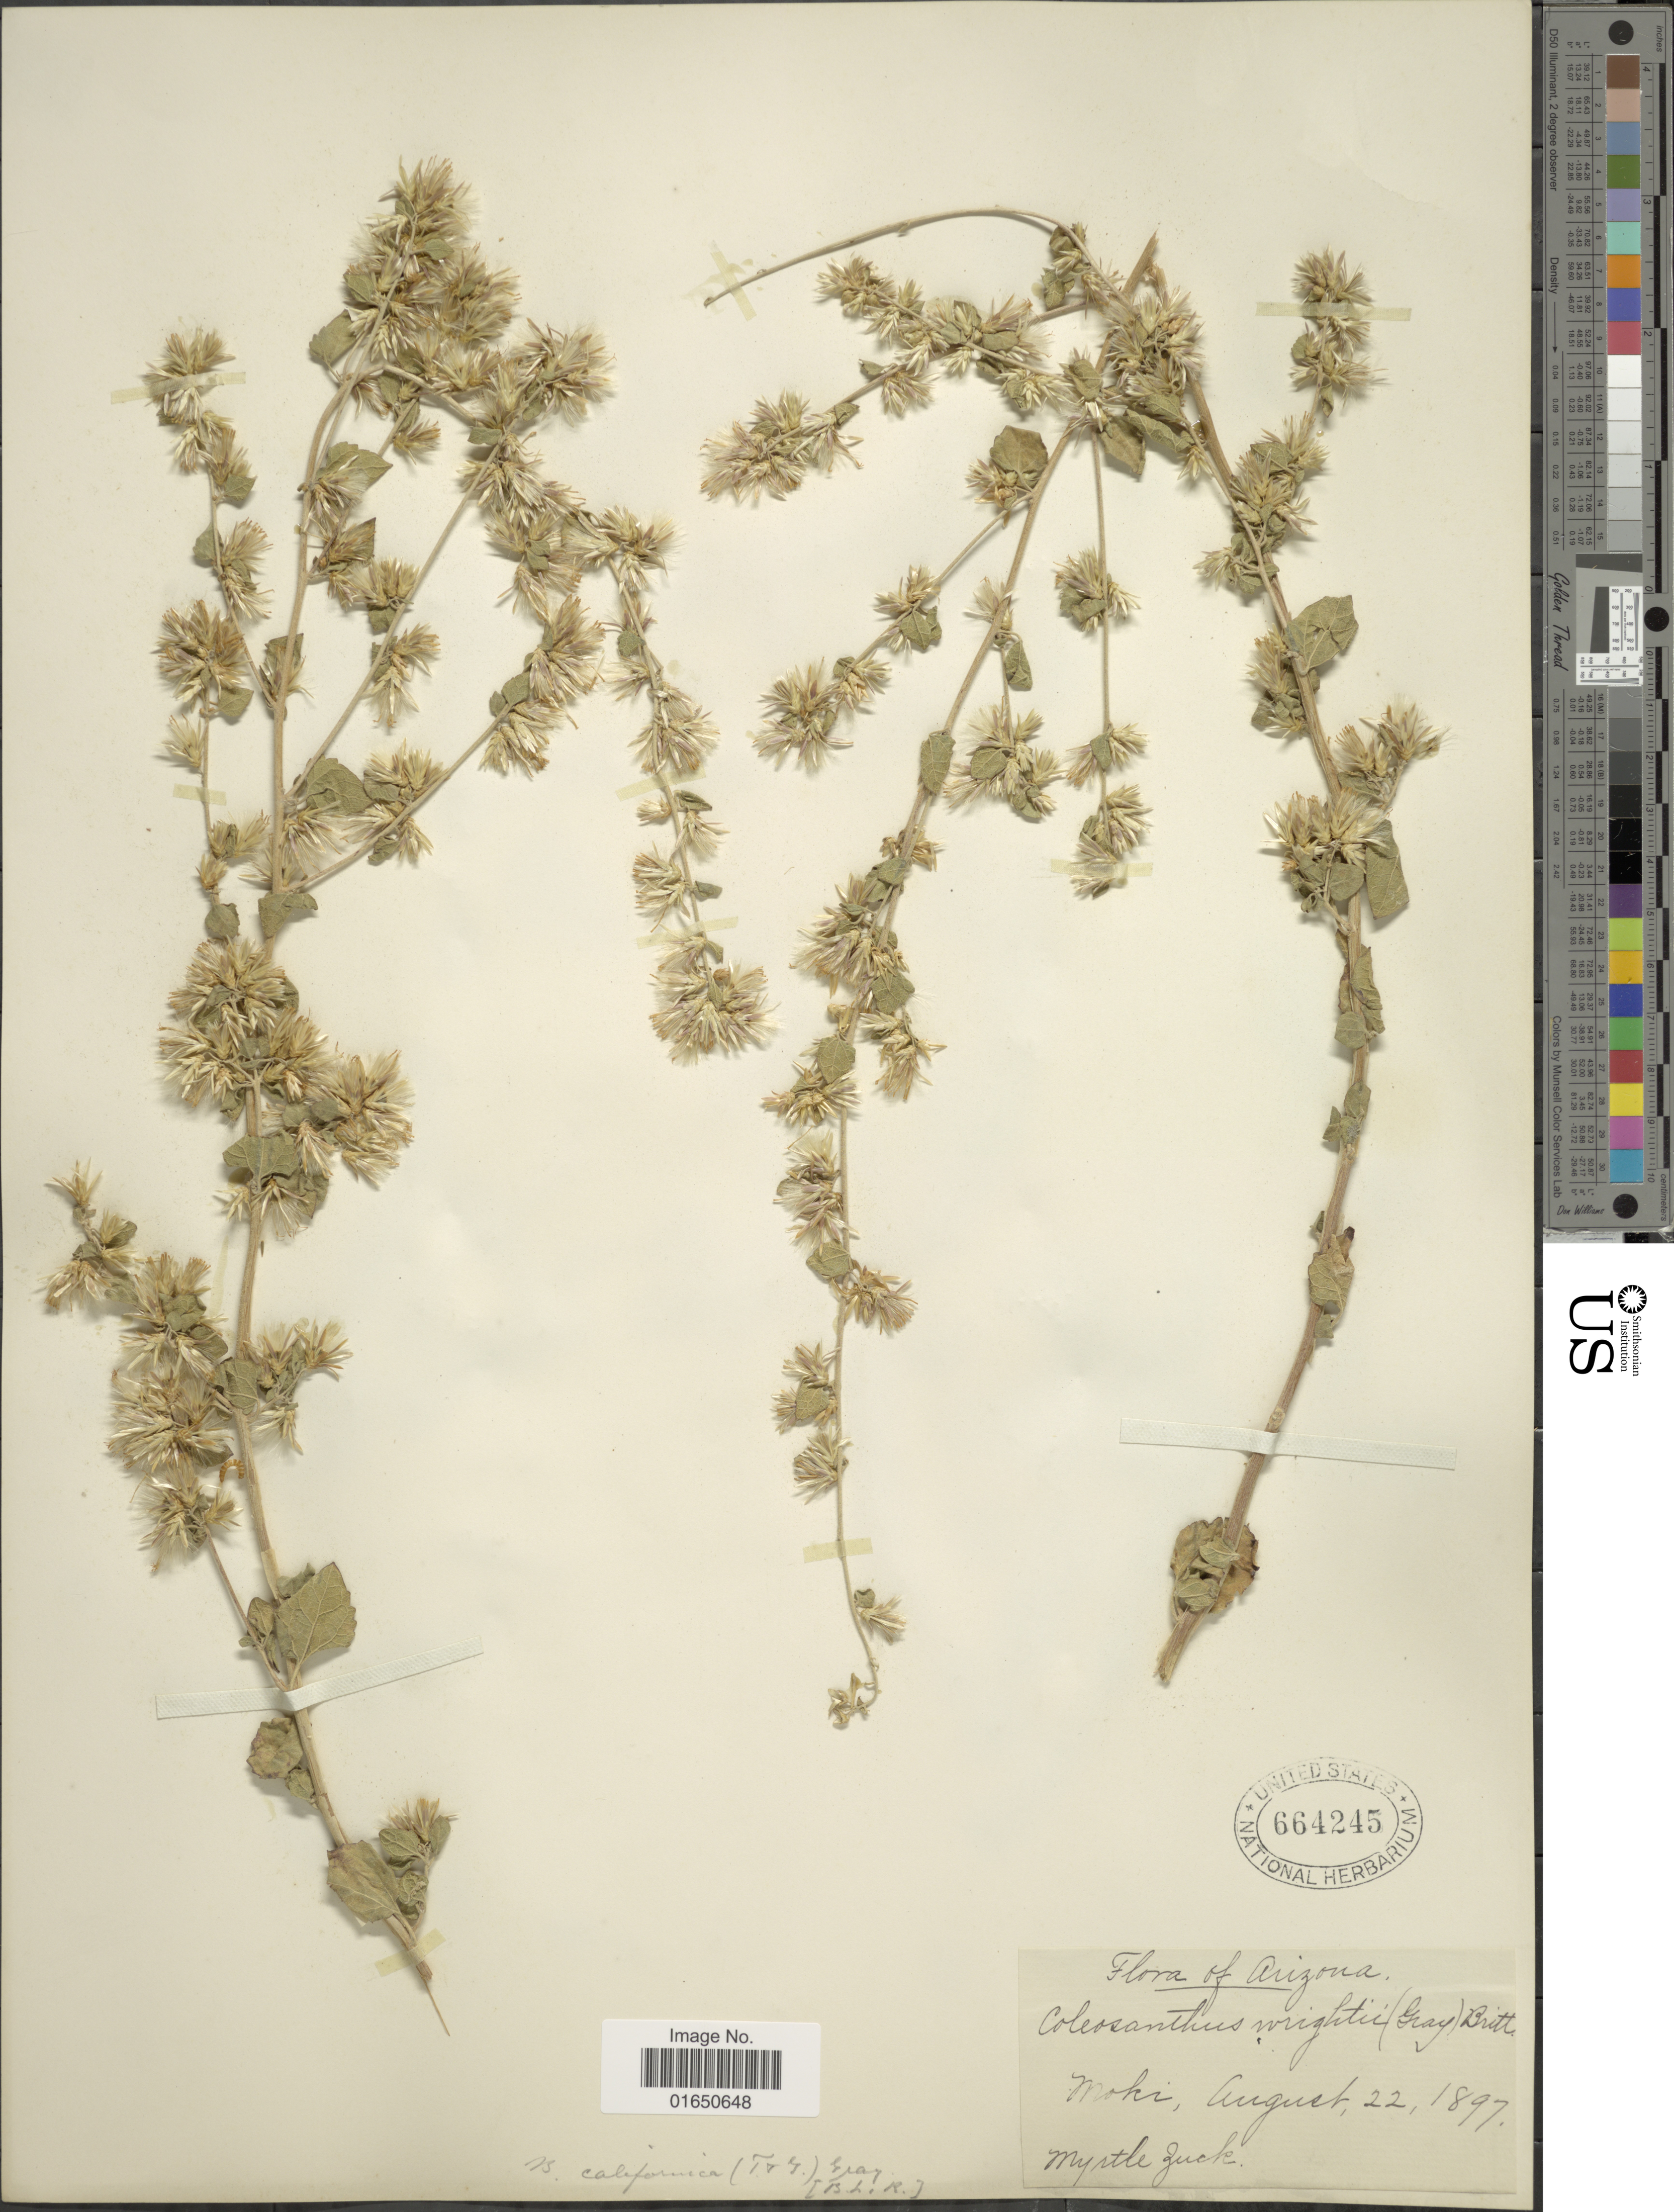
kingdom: Plantae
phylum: Tracheophyta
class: Magnoliopsida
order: Asterales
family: Asteraceae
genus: Brickellia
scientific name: Brickellia californica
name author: (Torr. & A. Gray) A. Gray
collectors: M. Zuck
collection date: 1897-08-22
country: United States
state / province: Arizona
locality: Moki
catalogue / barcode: US 664245